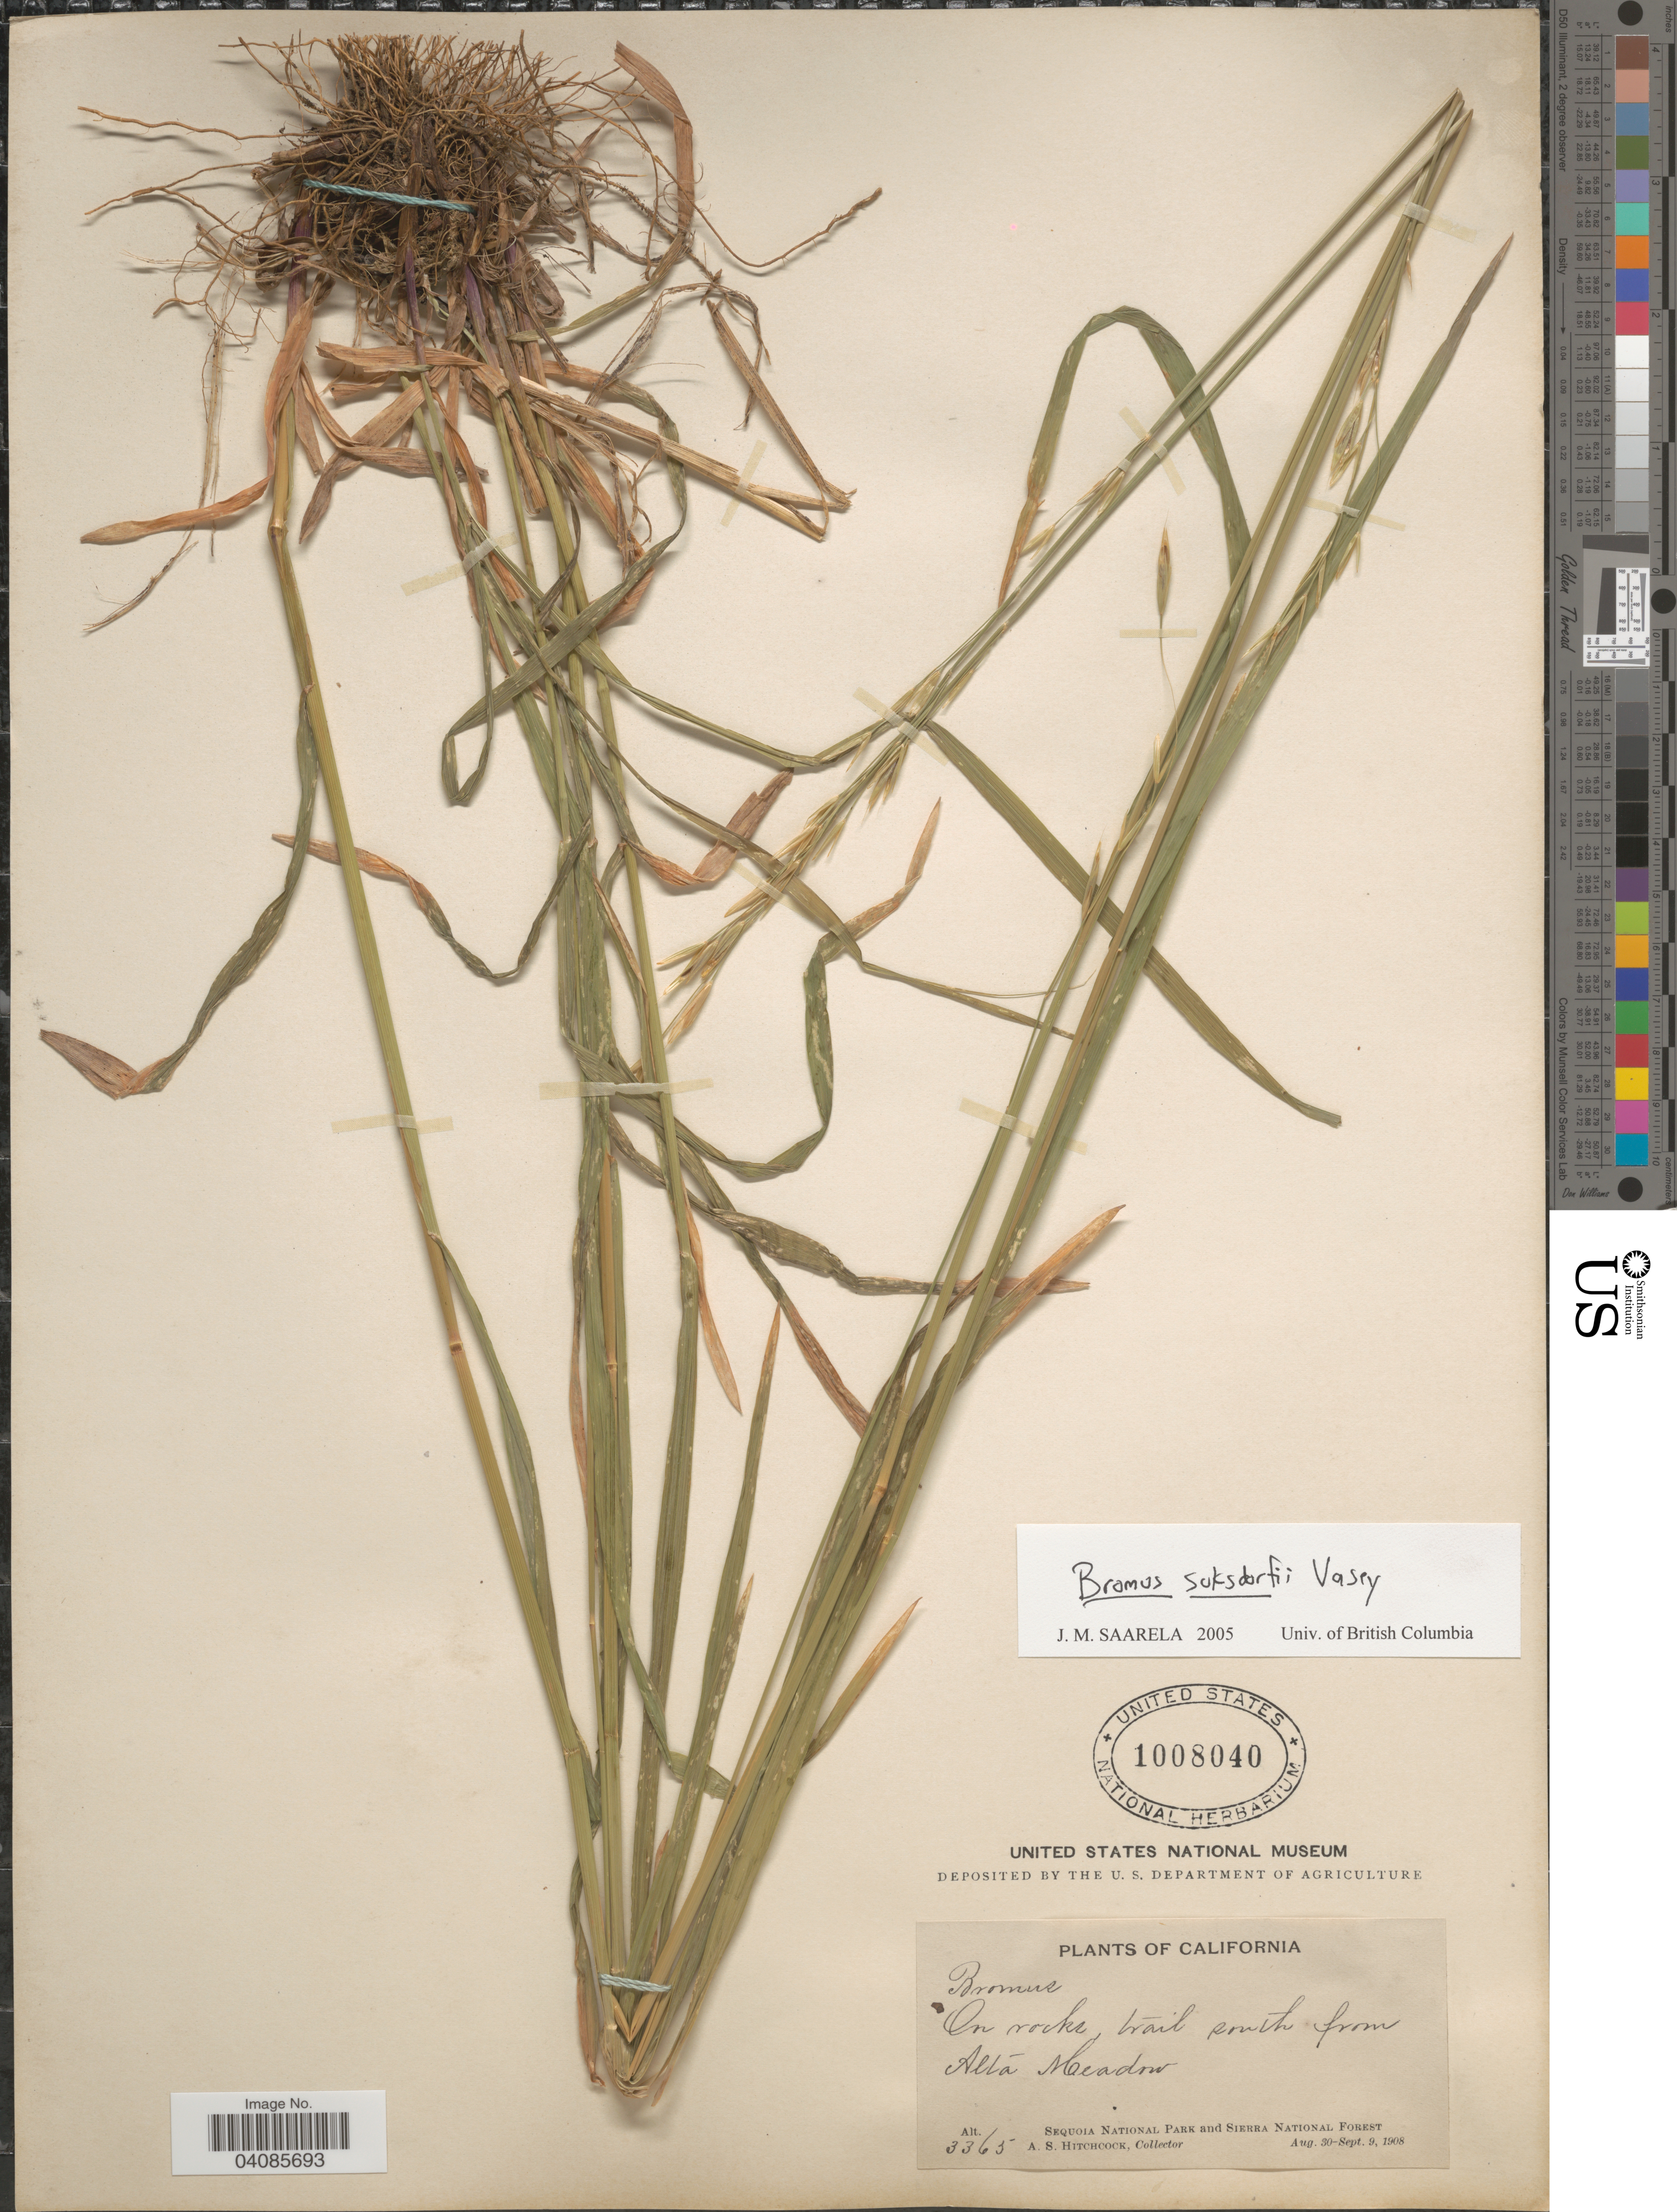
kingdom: Plantae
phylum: Tracheophyta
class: Liliopsida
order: Poales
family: Poaceae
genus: Bromus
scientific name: Bromus suksdorfii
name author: Vasey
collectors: A. S. Hitchcock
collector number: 3365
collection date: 1908-08-30/1908-09-09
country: United States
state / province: California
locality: On rocks, trail south from Alta Meadow. Sequoia National Park and Sierra National Forest.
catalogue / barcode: US 1008040